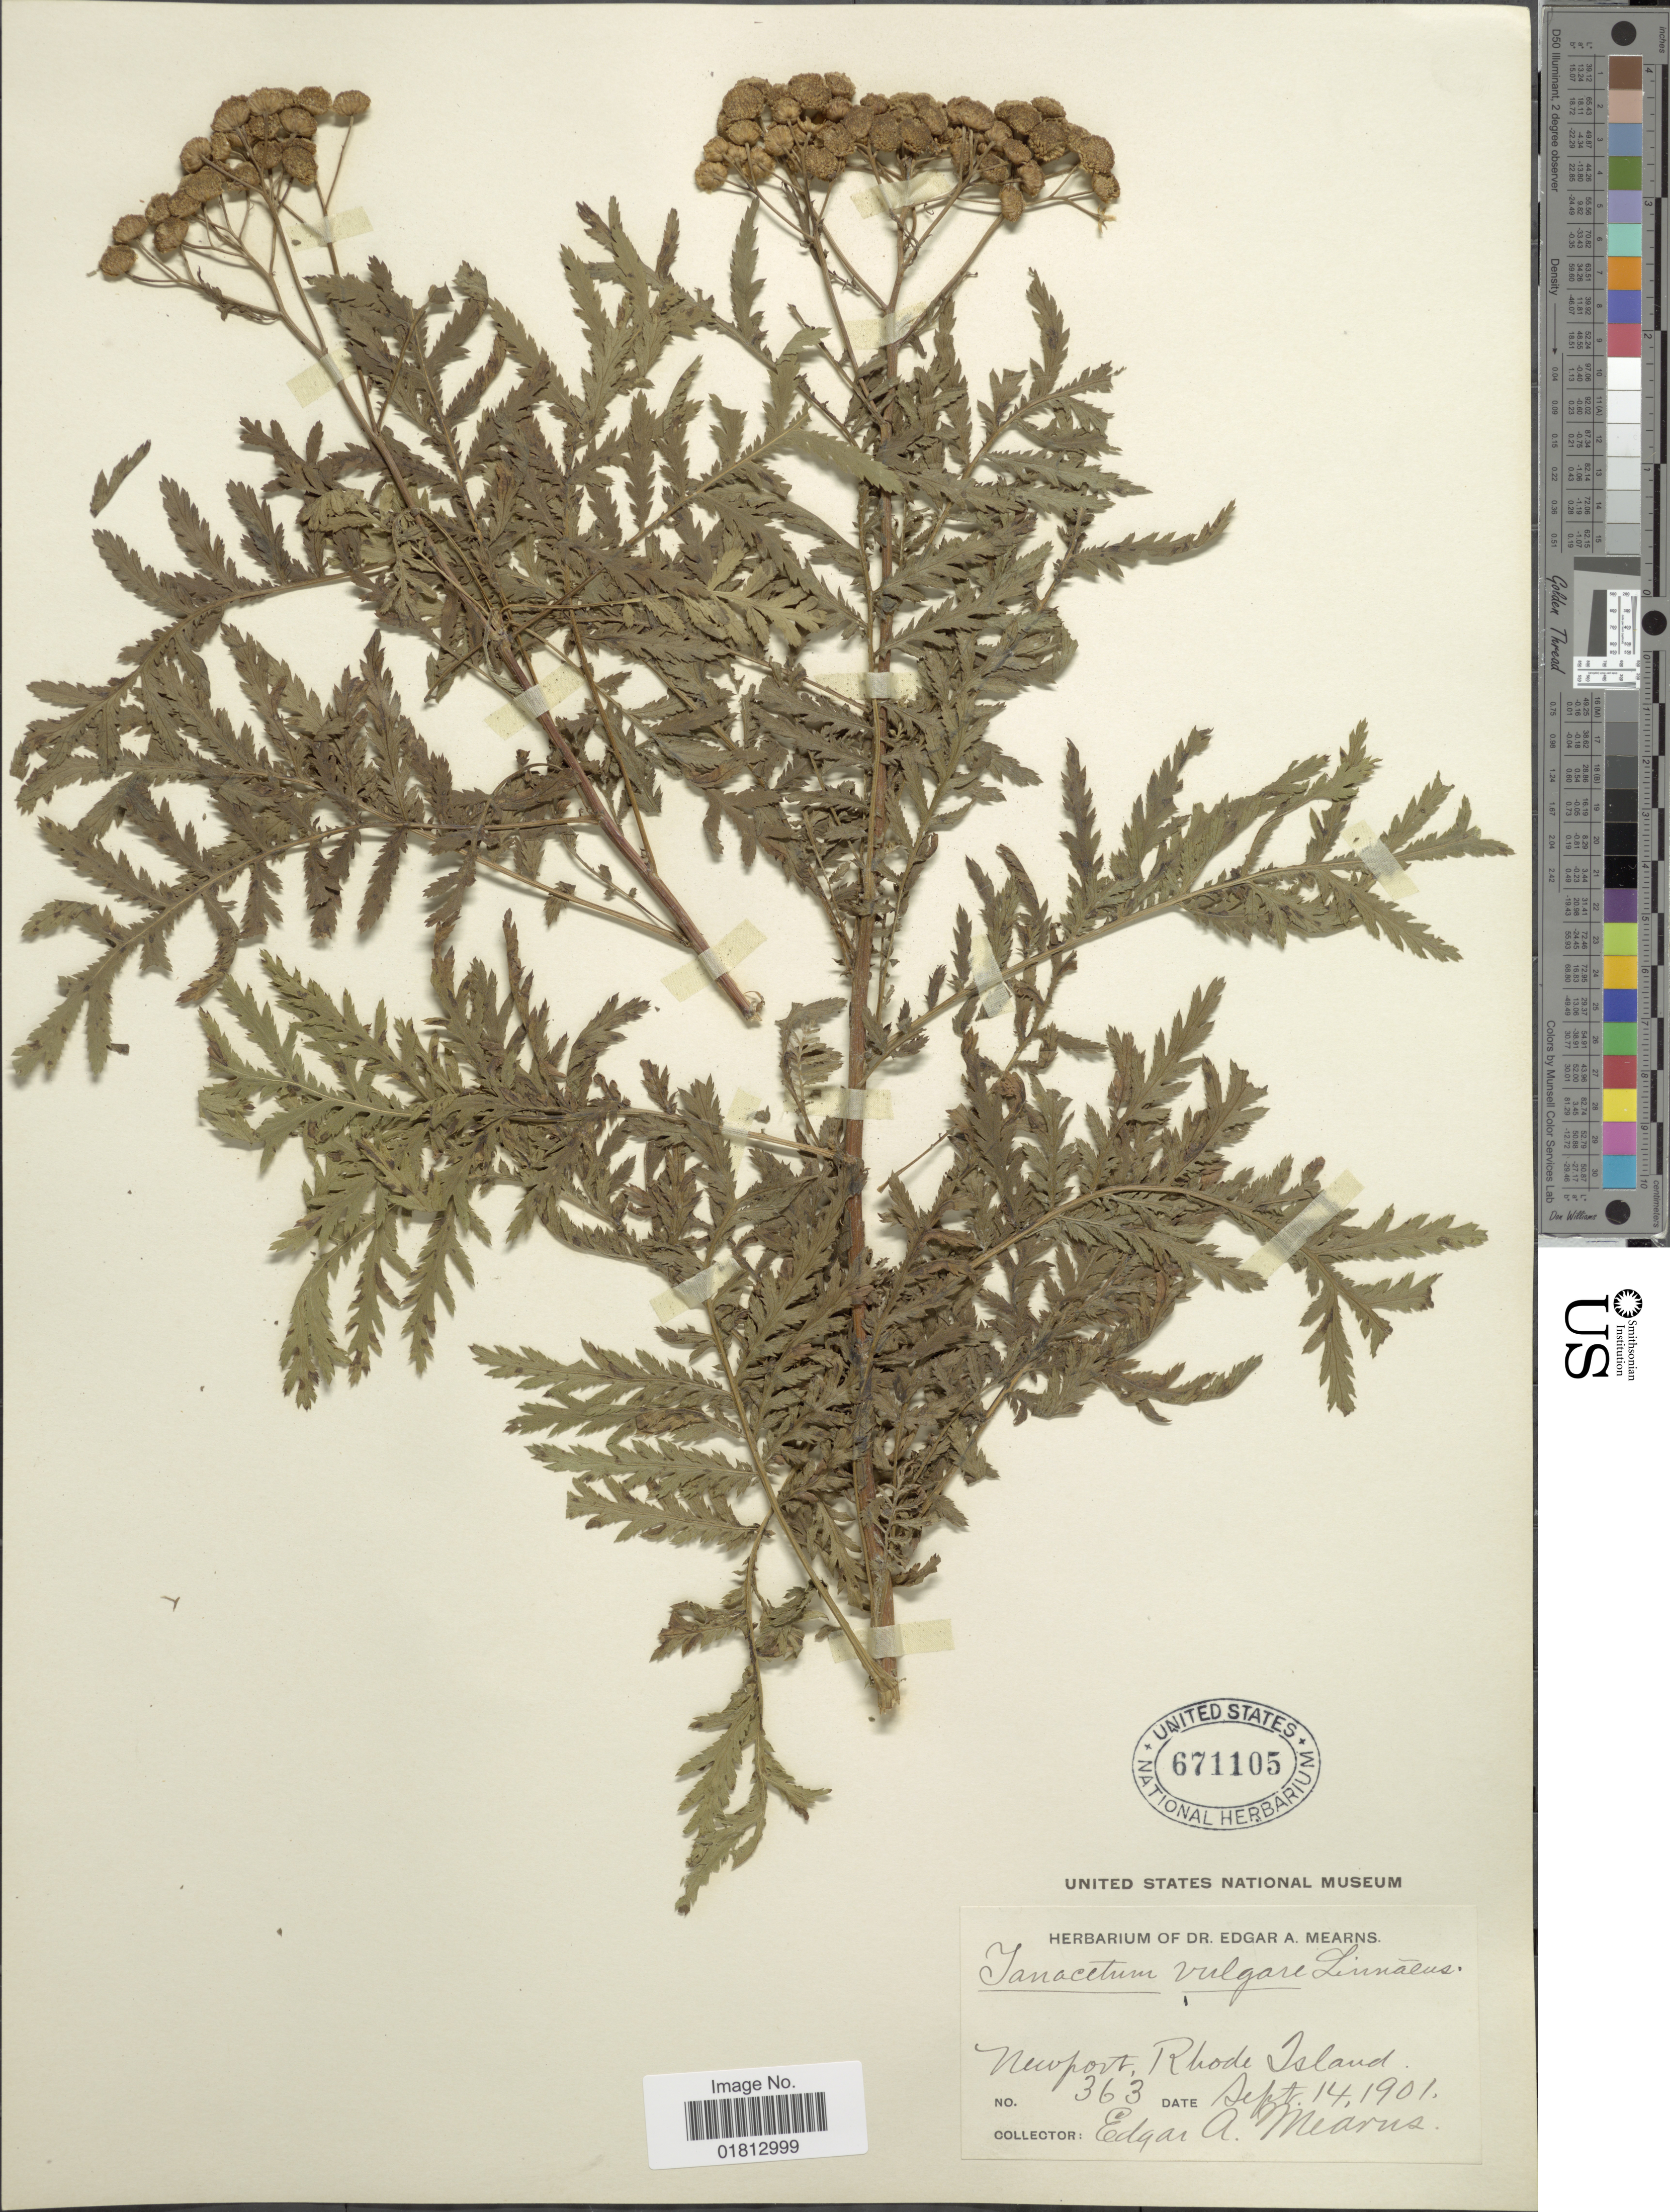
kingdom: Plantae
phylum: Tracheophyta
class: Magnoliopsida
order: Asterales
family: Asteraceae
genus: Tanacetum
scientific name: Tanacetum vulgare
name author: L.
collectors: E. A. Mearns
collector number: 363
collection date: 1901-09-14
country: United States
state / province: Rhode Island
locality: Newport, Rhode Island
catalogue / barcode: US 671105